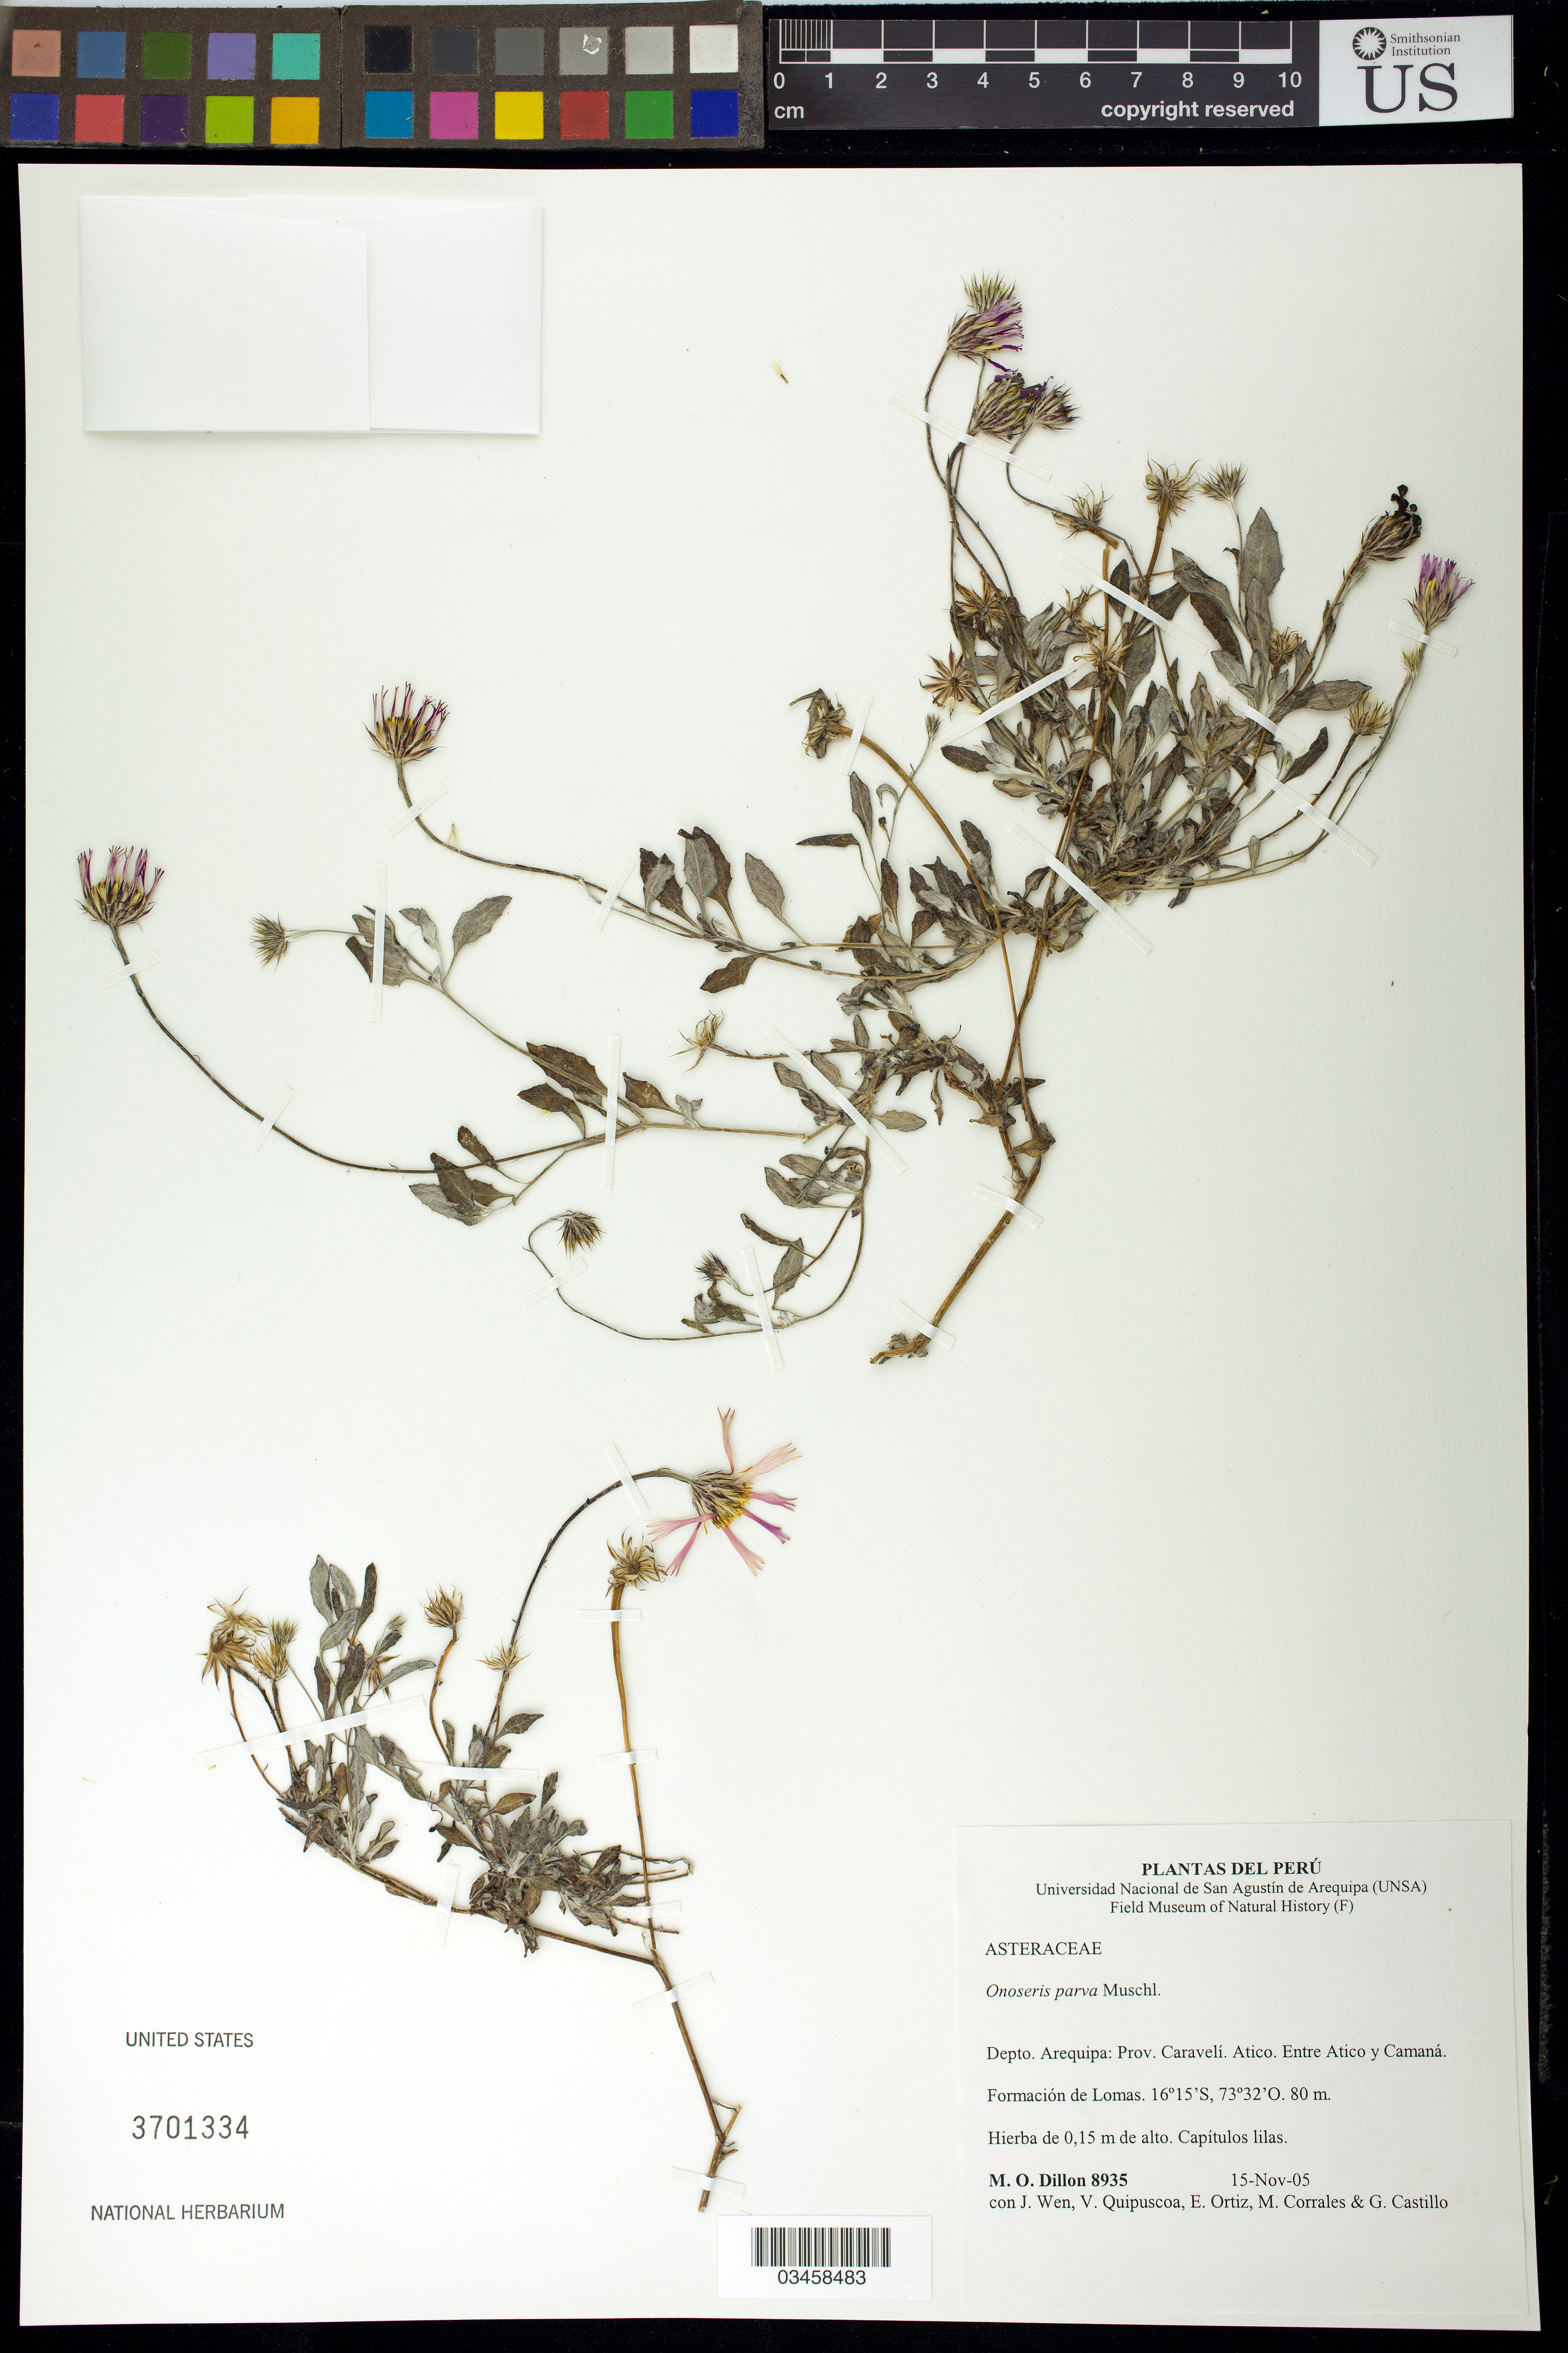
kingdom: Plantae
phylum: Tracheophyta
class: Magnoliopsida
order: Asterales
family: Asteraceae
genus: Onoseris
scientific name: Onoseris odorata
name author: (D. Don) Hook. & Arn.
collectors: M. O. Dillon, J. Wen, V. Quipuscoa, E. Ortiz, M. Corrales & G. Castillo C.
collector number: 8935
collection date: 2005-11-15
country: Peru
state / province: Arequipa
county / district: Caravelí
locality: Atico, entre Atico y Camana.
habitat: Formacion de Lomas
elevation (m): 80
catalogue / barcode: US 3701334